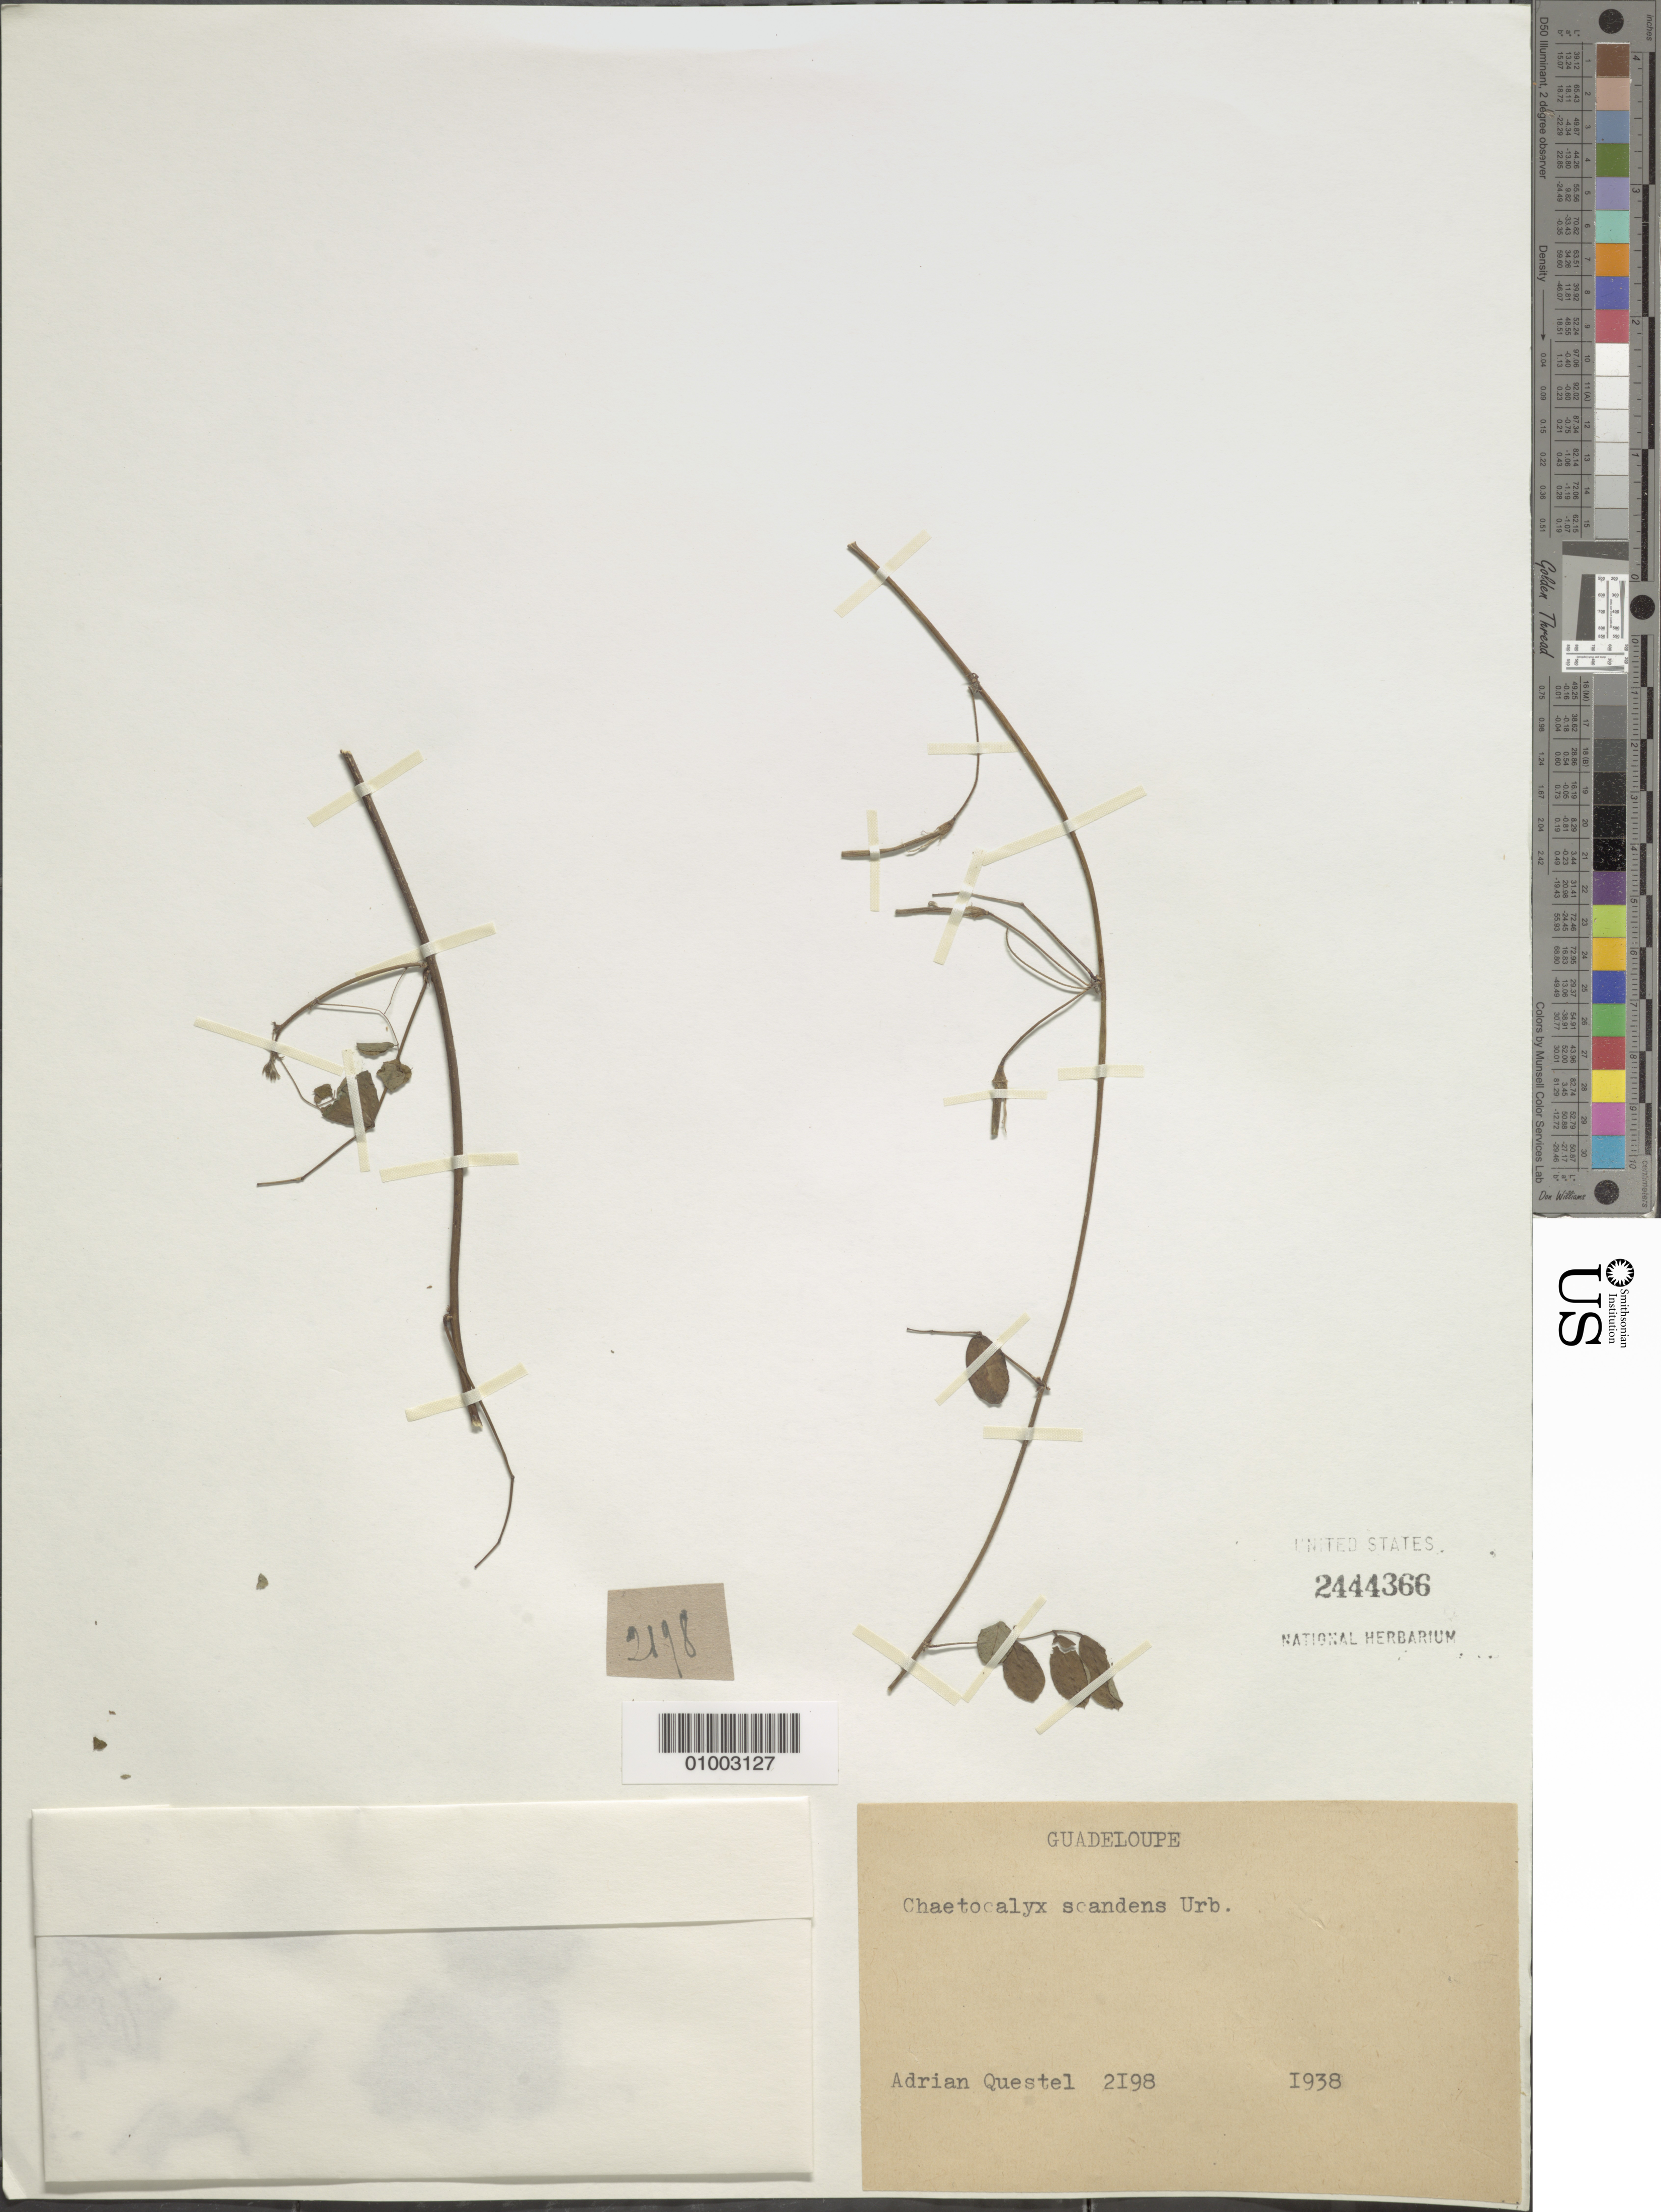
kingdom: Plantae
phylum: Tracheophyta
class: Magnoliopsida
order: Fabales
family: Fabaceae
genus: Chaetocalyx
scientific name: Chaetocalyx scandens var. scandens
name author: (L.) Urb.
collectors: A. Questel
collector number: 2198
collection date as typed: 1938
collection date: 1938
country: Guadeloupe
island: Basse Terre [Guadeloupe]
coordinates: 0 N, 0 E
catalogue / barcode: US 2444366